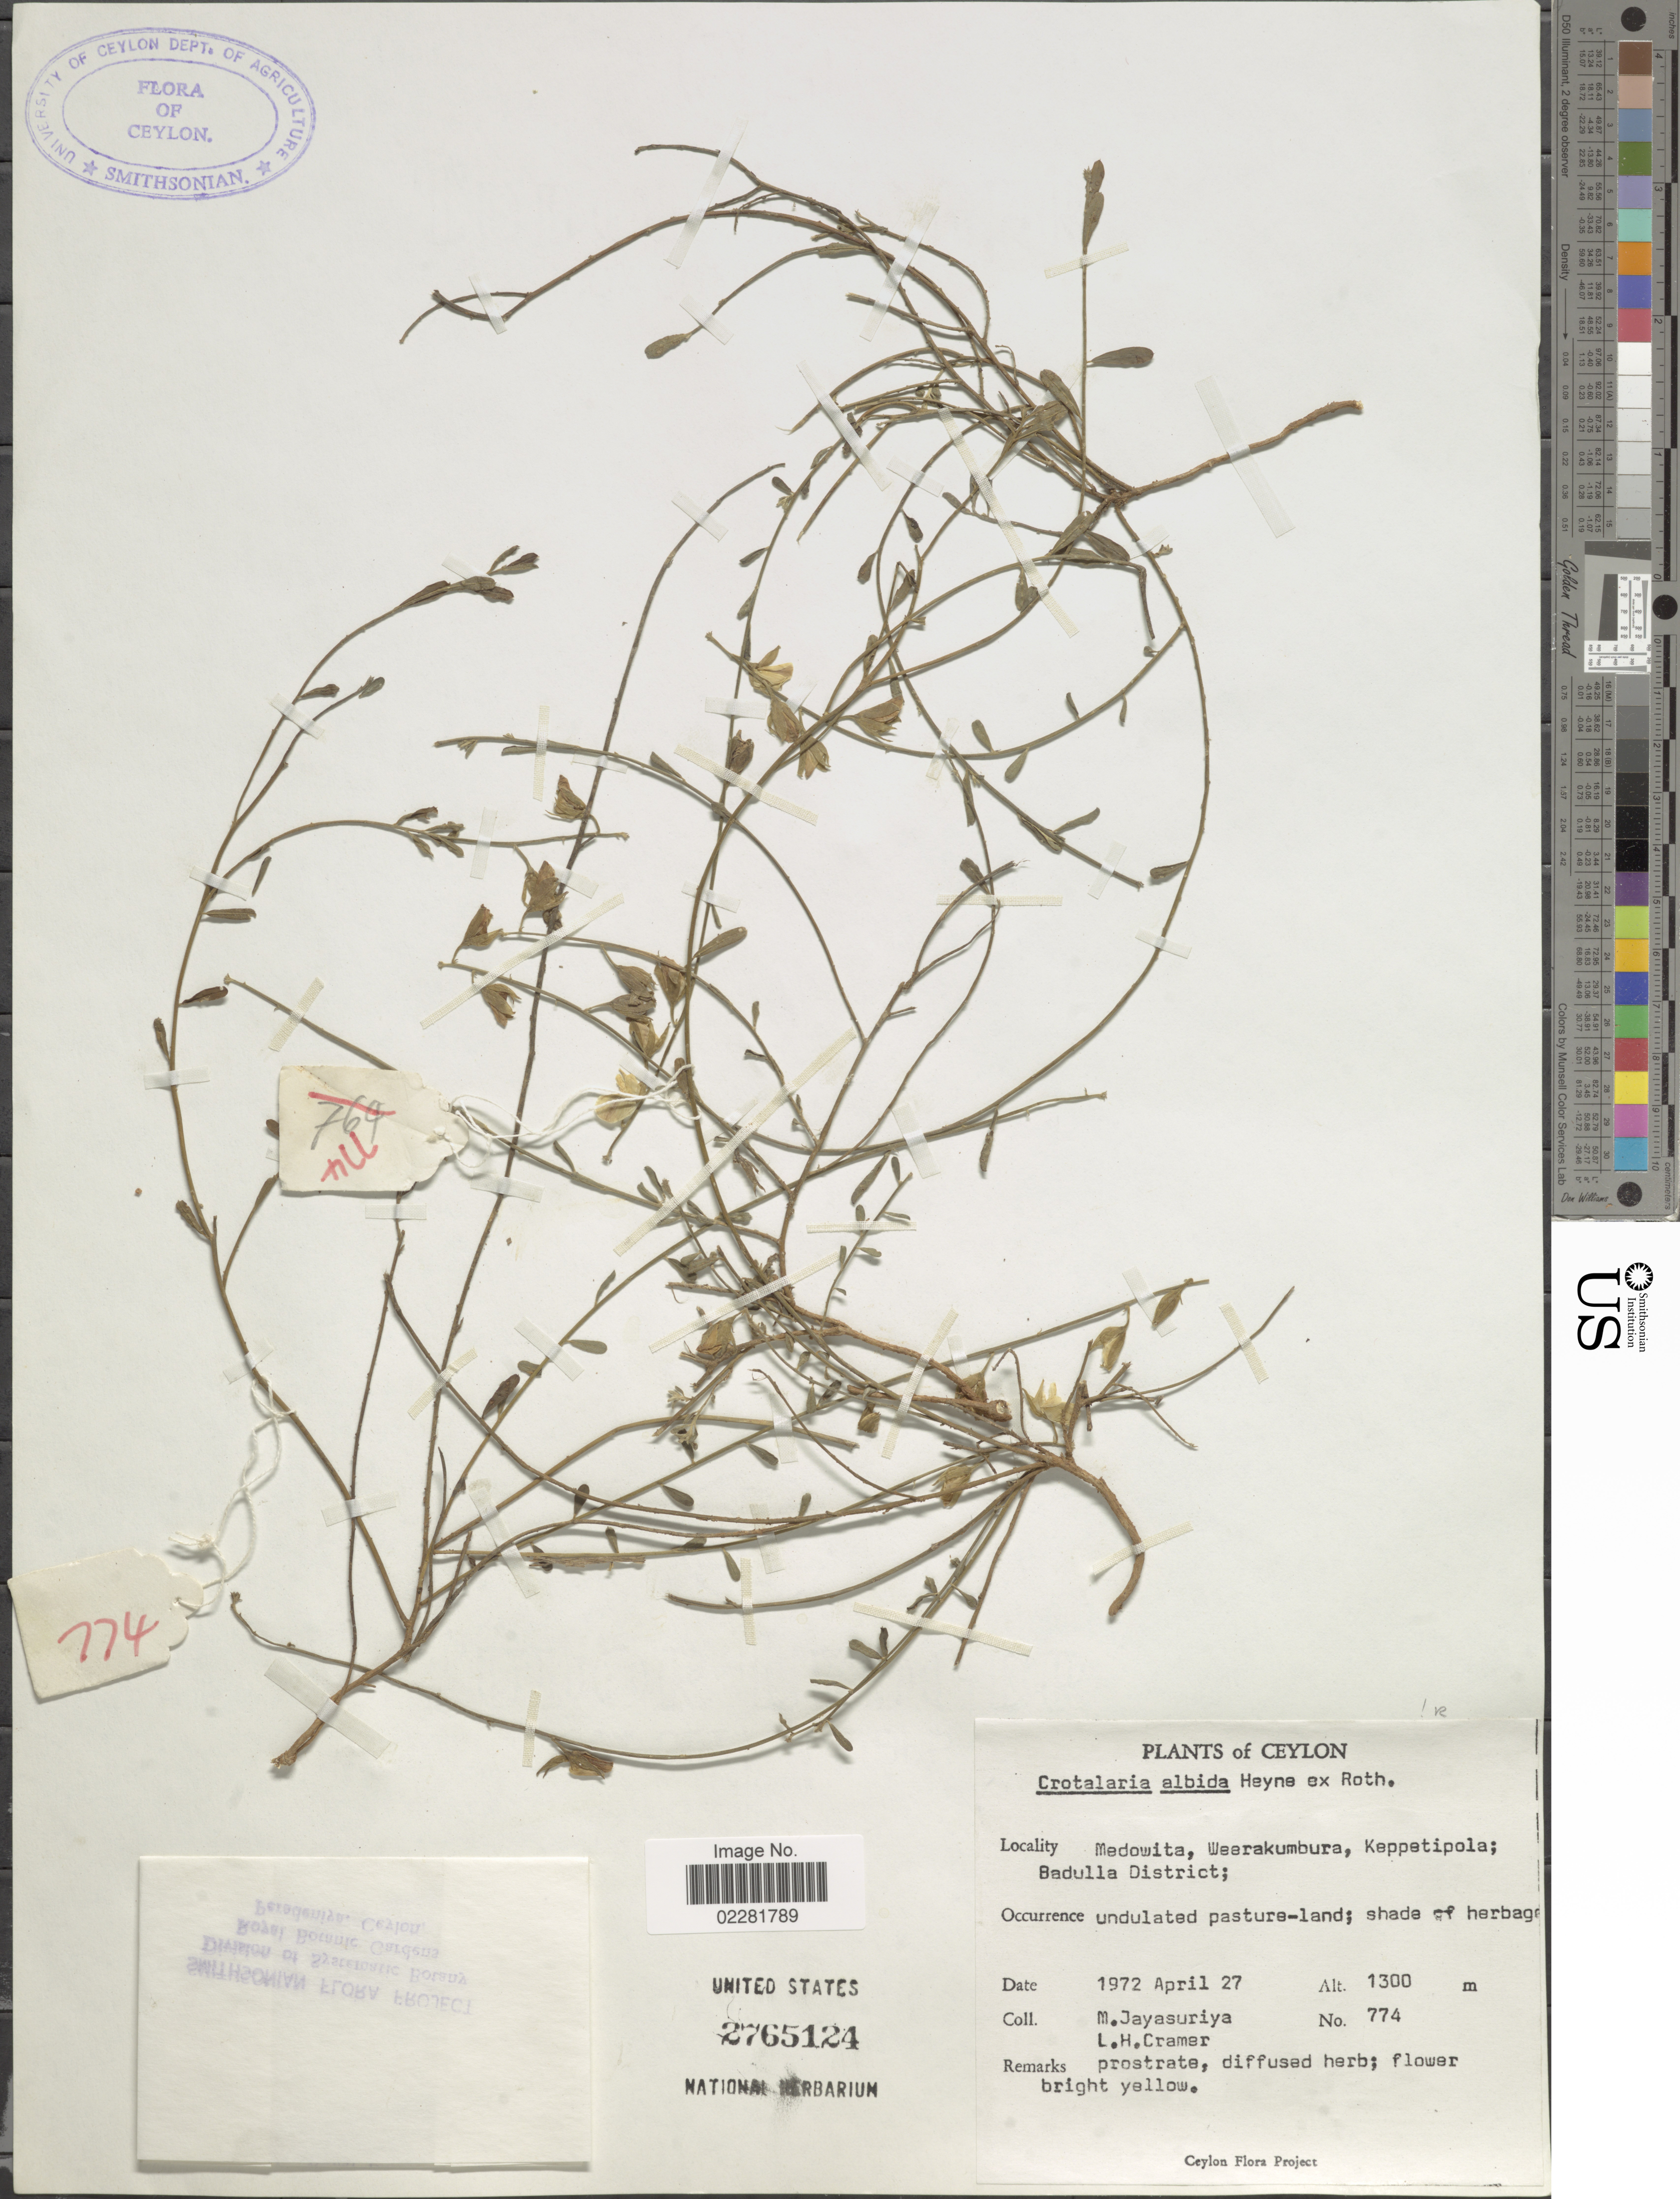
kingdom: Plantae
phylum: Tracheophyta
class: Magnoliopsida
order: Fabales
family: Fabaceae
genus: Crotalaria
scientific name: Crotalaria albida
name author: B. Heyne ex Roth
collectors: M. Jayasuriya & L. H. Cramer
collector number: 774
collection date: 1972-04-27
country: Sri Lanka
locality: Ceylon, Medowita, Weerakumbura, Keppetipola, Badulla District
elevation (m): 1300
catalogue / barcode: US 2765124